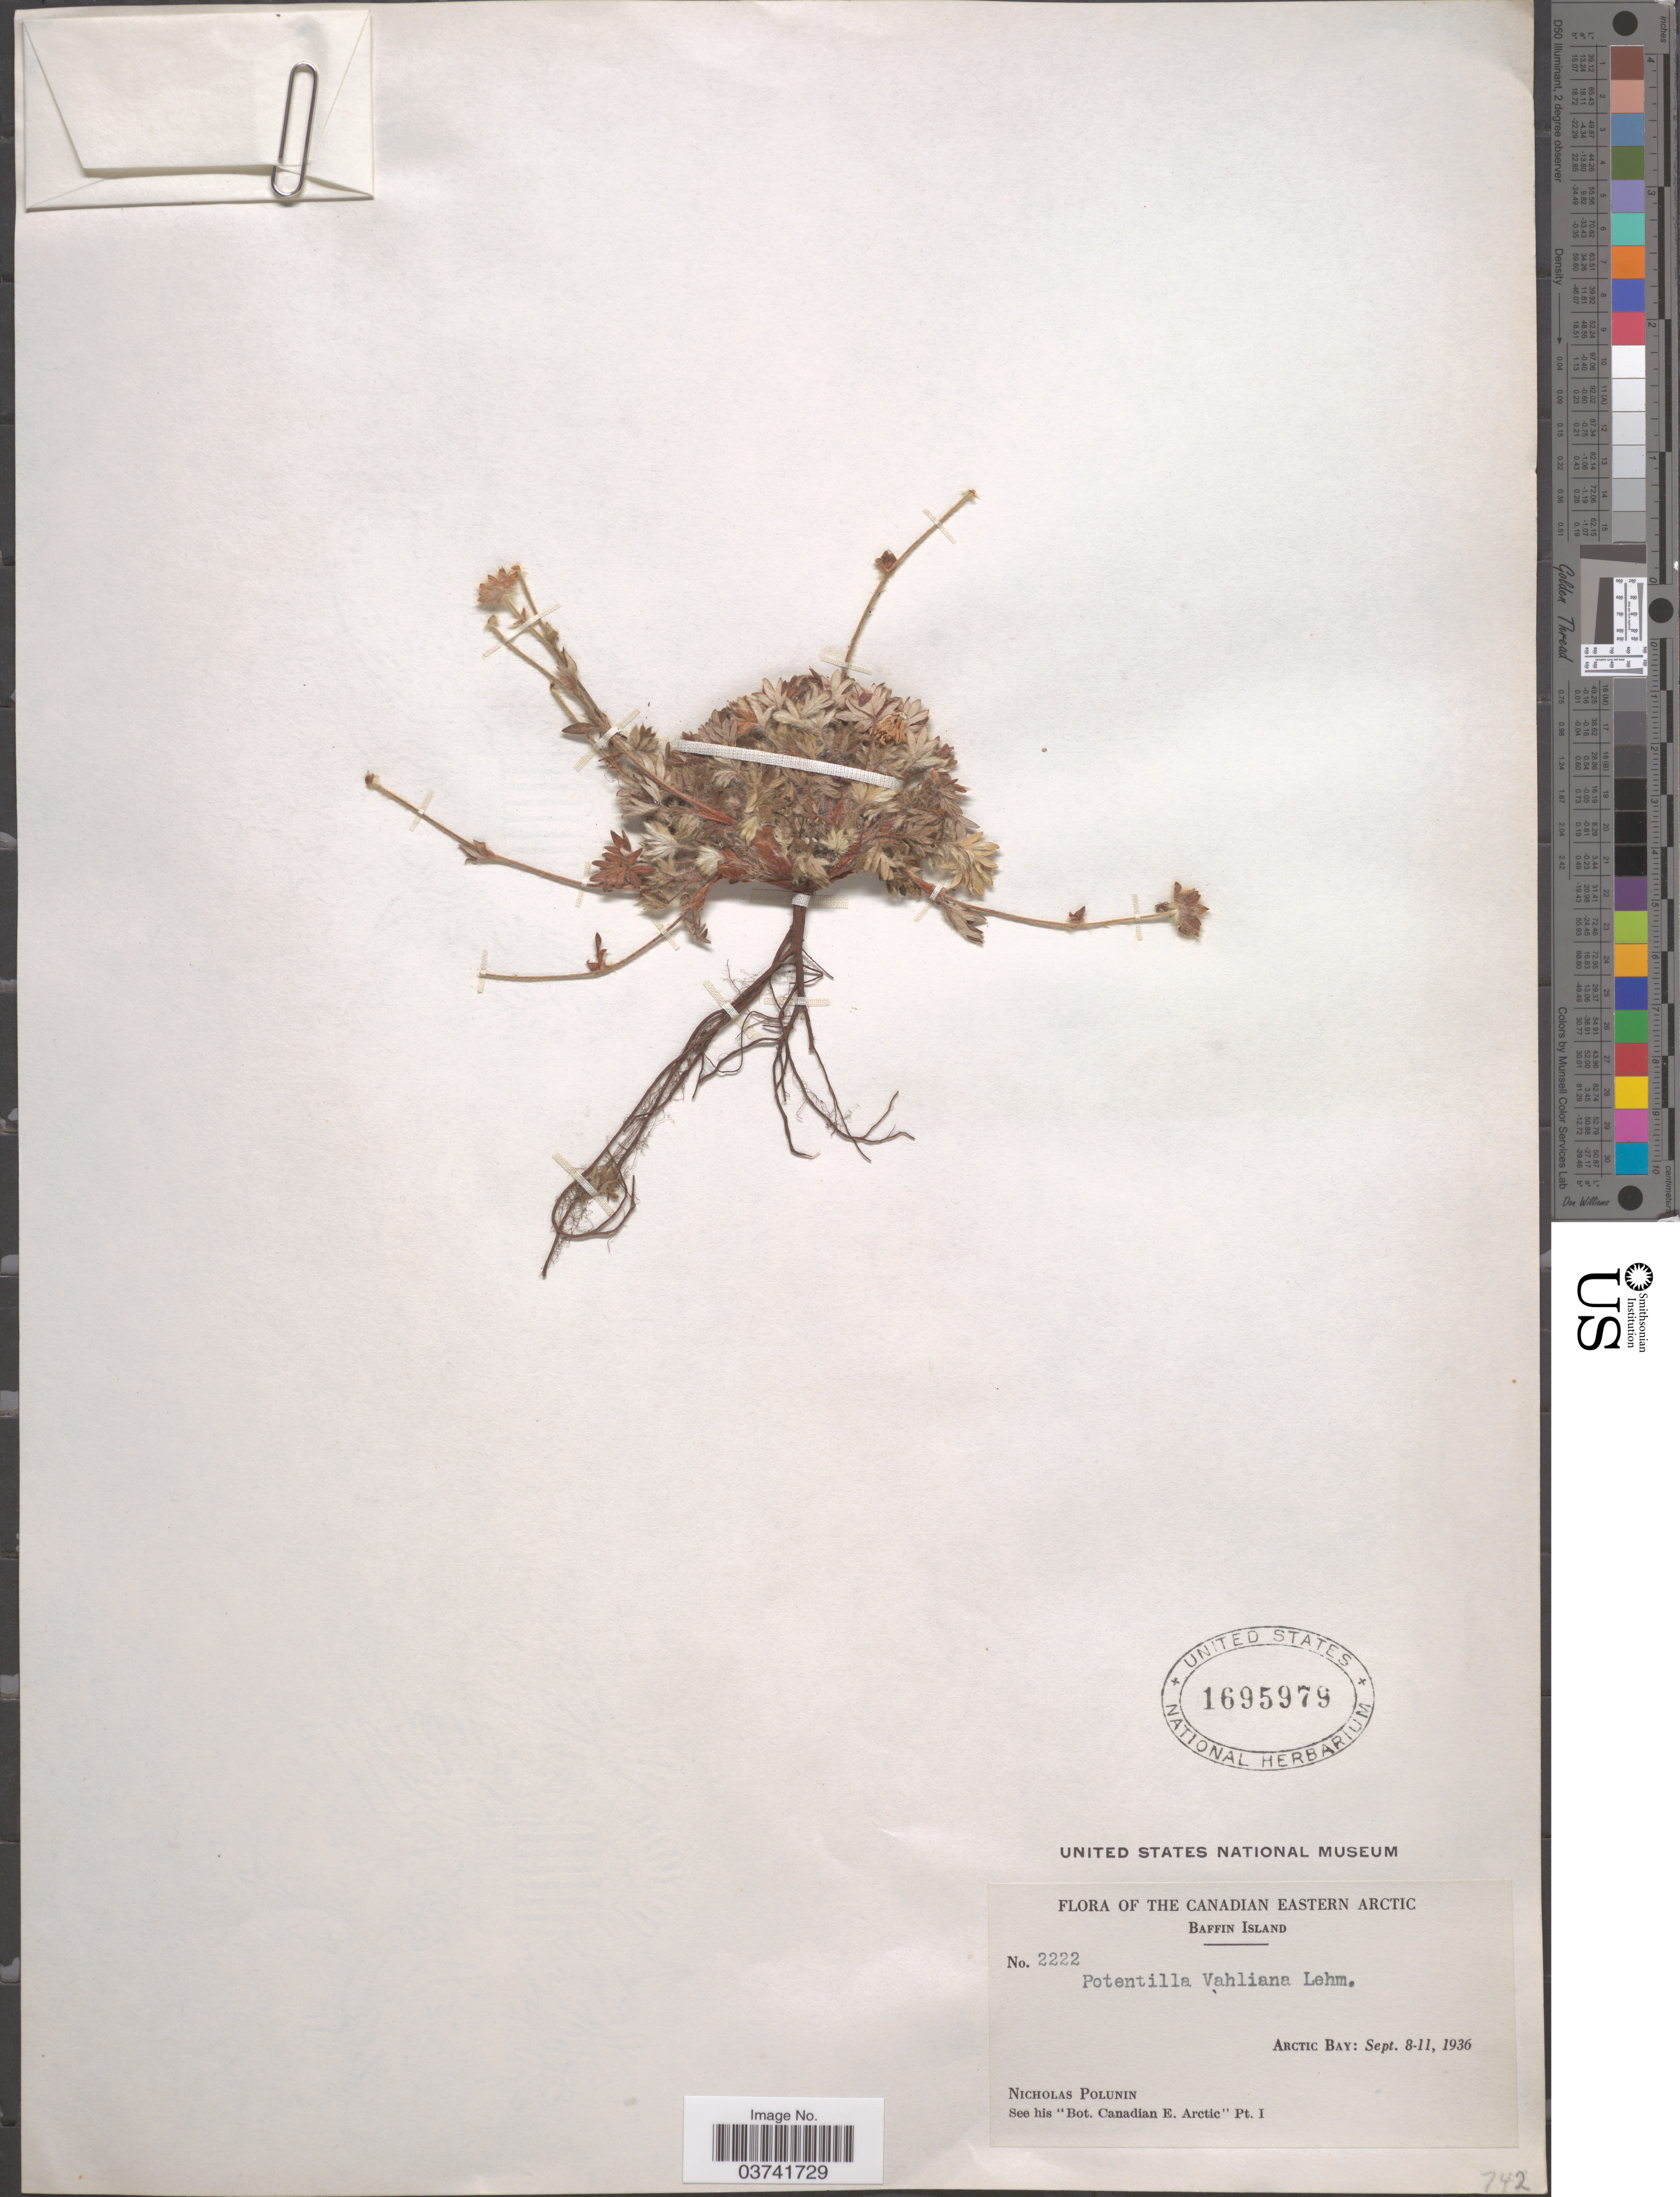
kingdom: Plantae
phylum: Tracheophyta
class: Magnoliopsida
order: Rosales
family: Rosaceae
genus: Potentilla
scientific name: Potentilla vahliana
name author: Lehm.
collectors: N. V. Polunin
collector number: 2222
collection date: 1936-09-08/1936-09-11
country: Canada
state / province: Nunavut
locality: The Canadian Eastern Arctic. Baffin Island. Arctic Bay.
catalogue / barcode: US 1695979